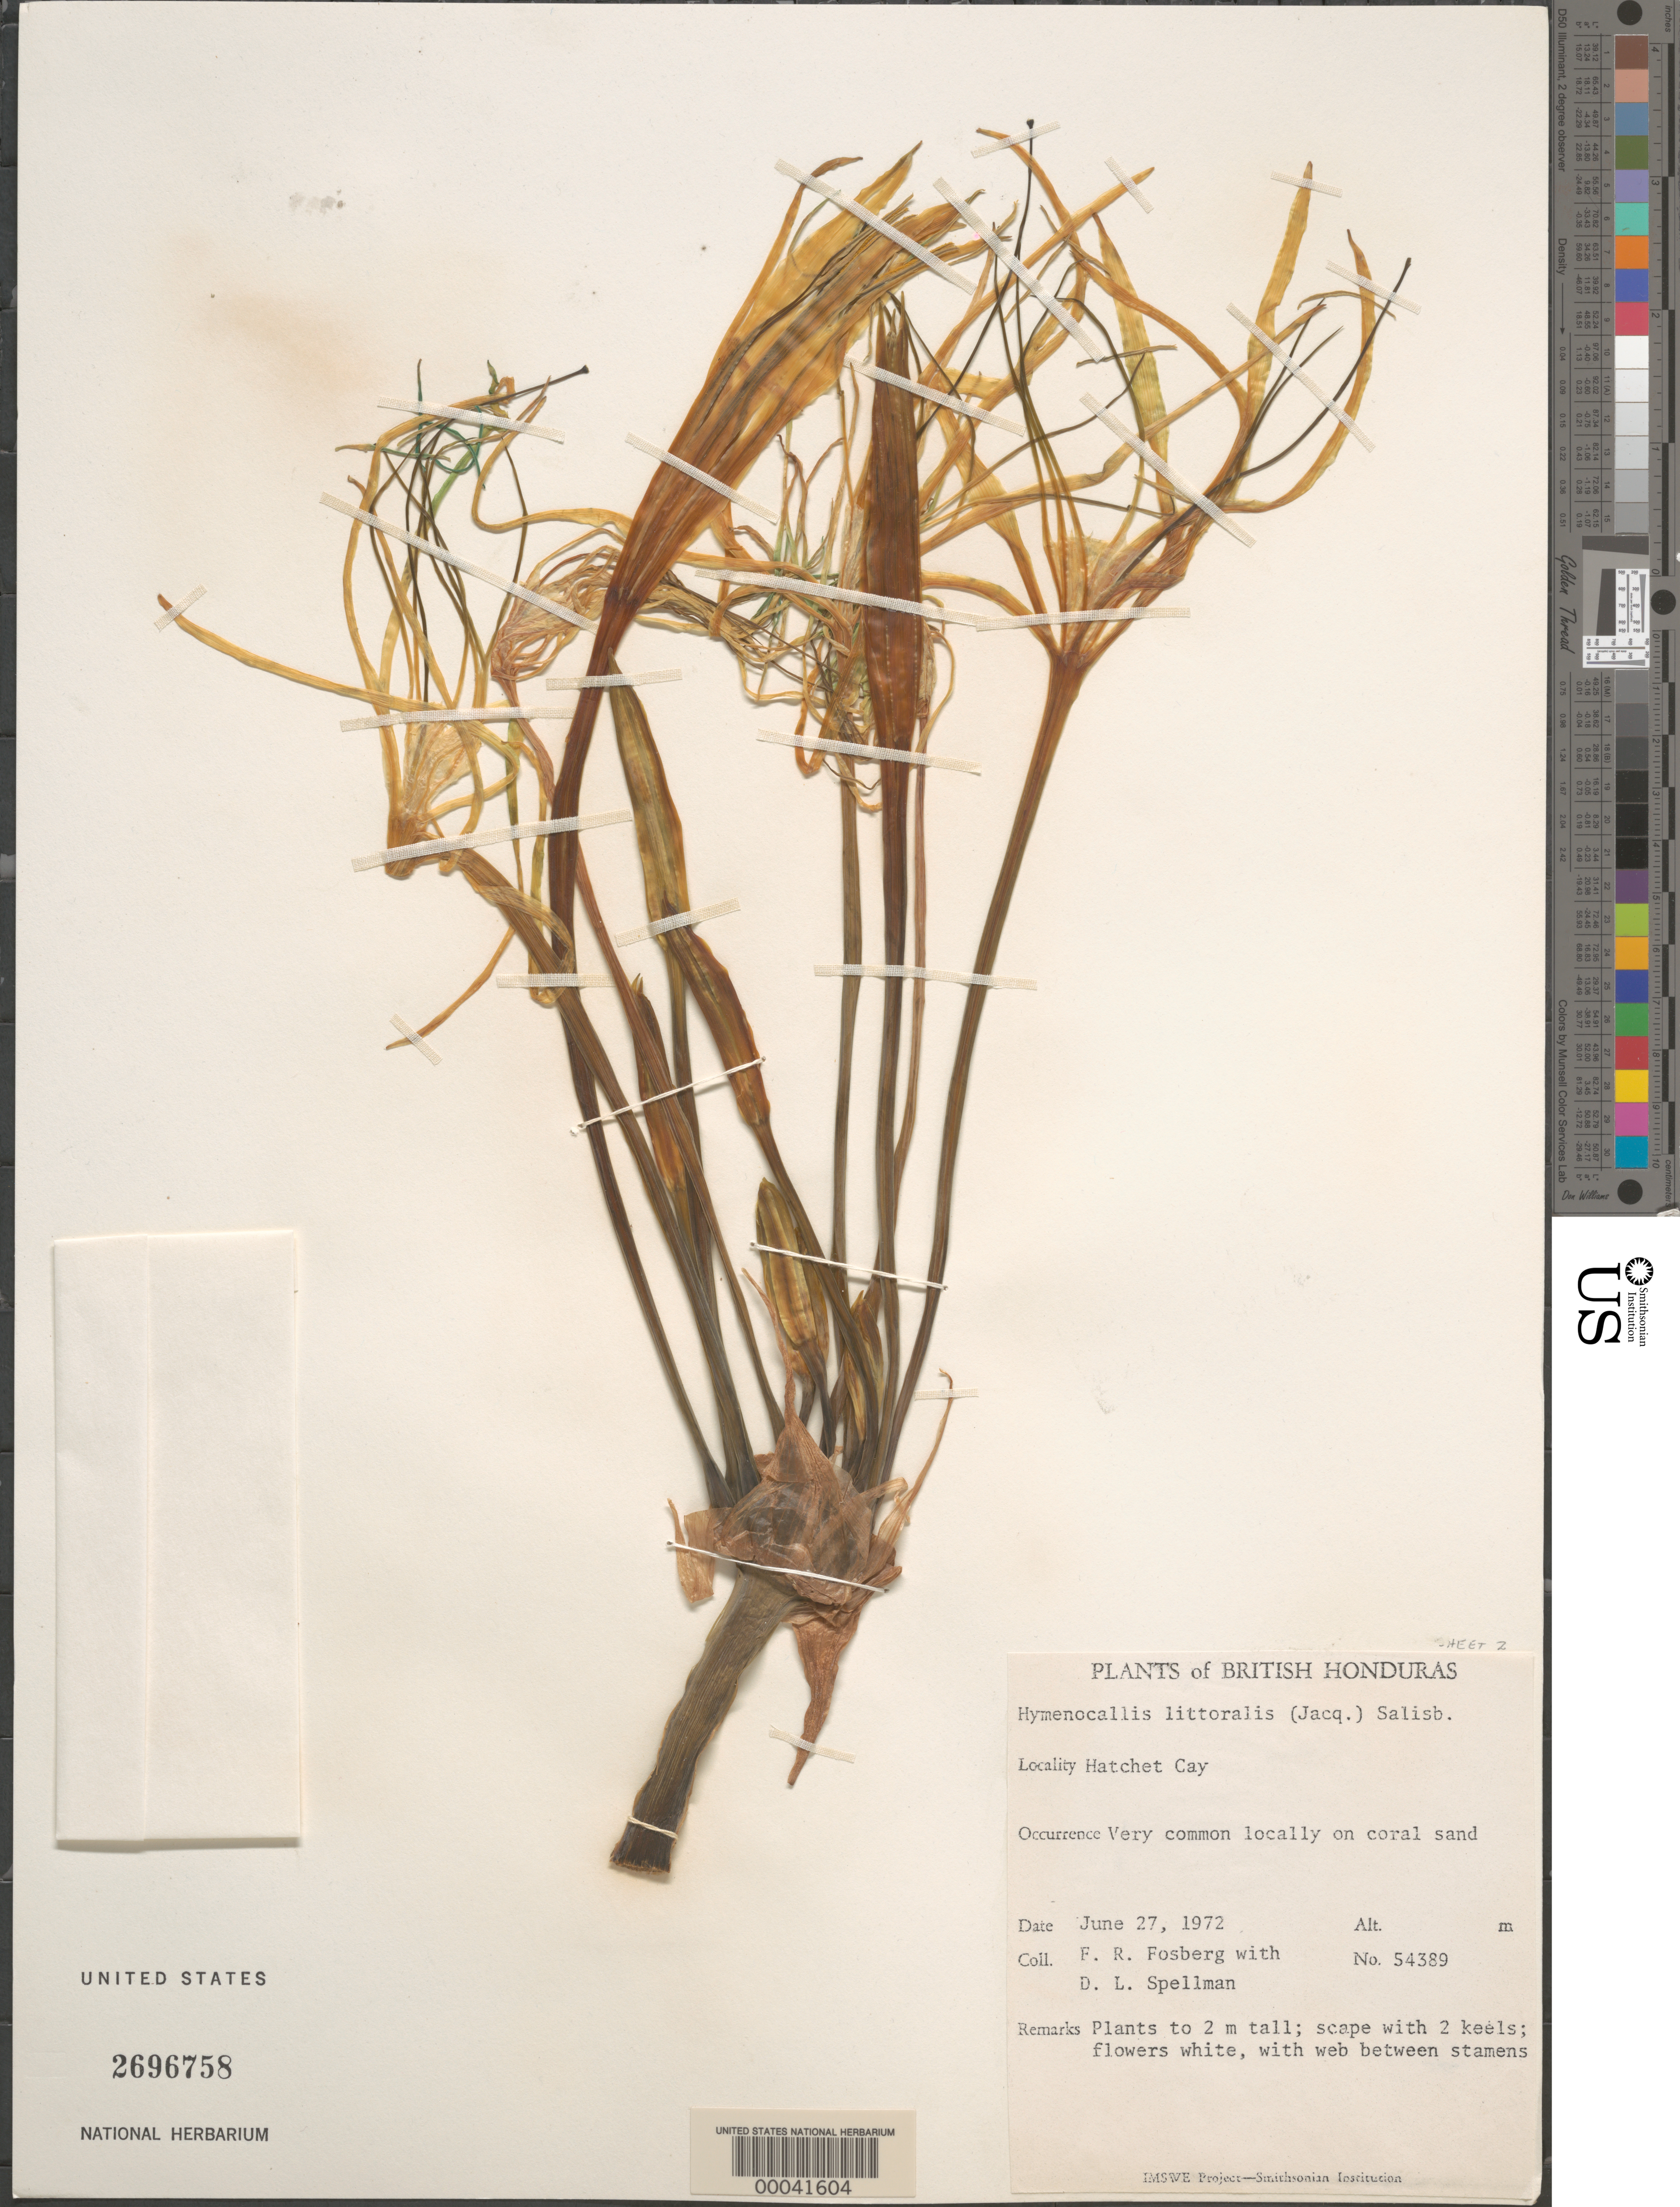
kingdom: Plantae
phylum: Tracheophyta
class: Liliopsida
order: Asparagales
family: Amaryllidaceae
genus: Hymenocallis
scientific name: Hymenocallis littoralis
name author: (Jacq.) Salisb.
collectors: F. R. Fosberg & D. L. Spellman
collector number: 54389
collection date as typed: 27 Jun 1972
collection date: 1972-06-27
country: Belize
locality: Hatchet Cay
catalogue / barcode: US 2696758